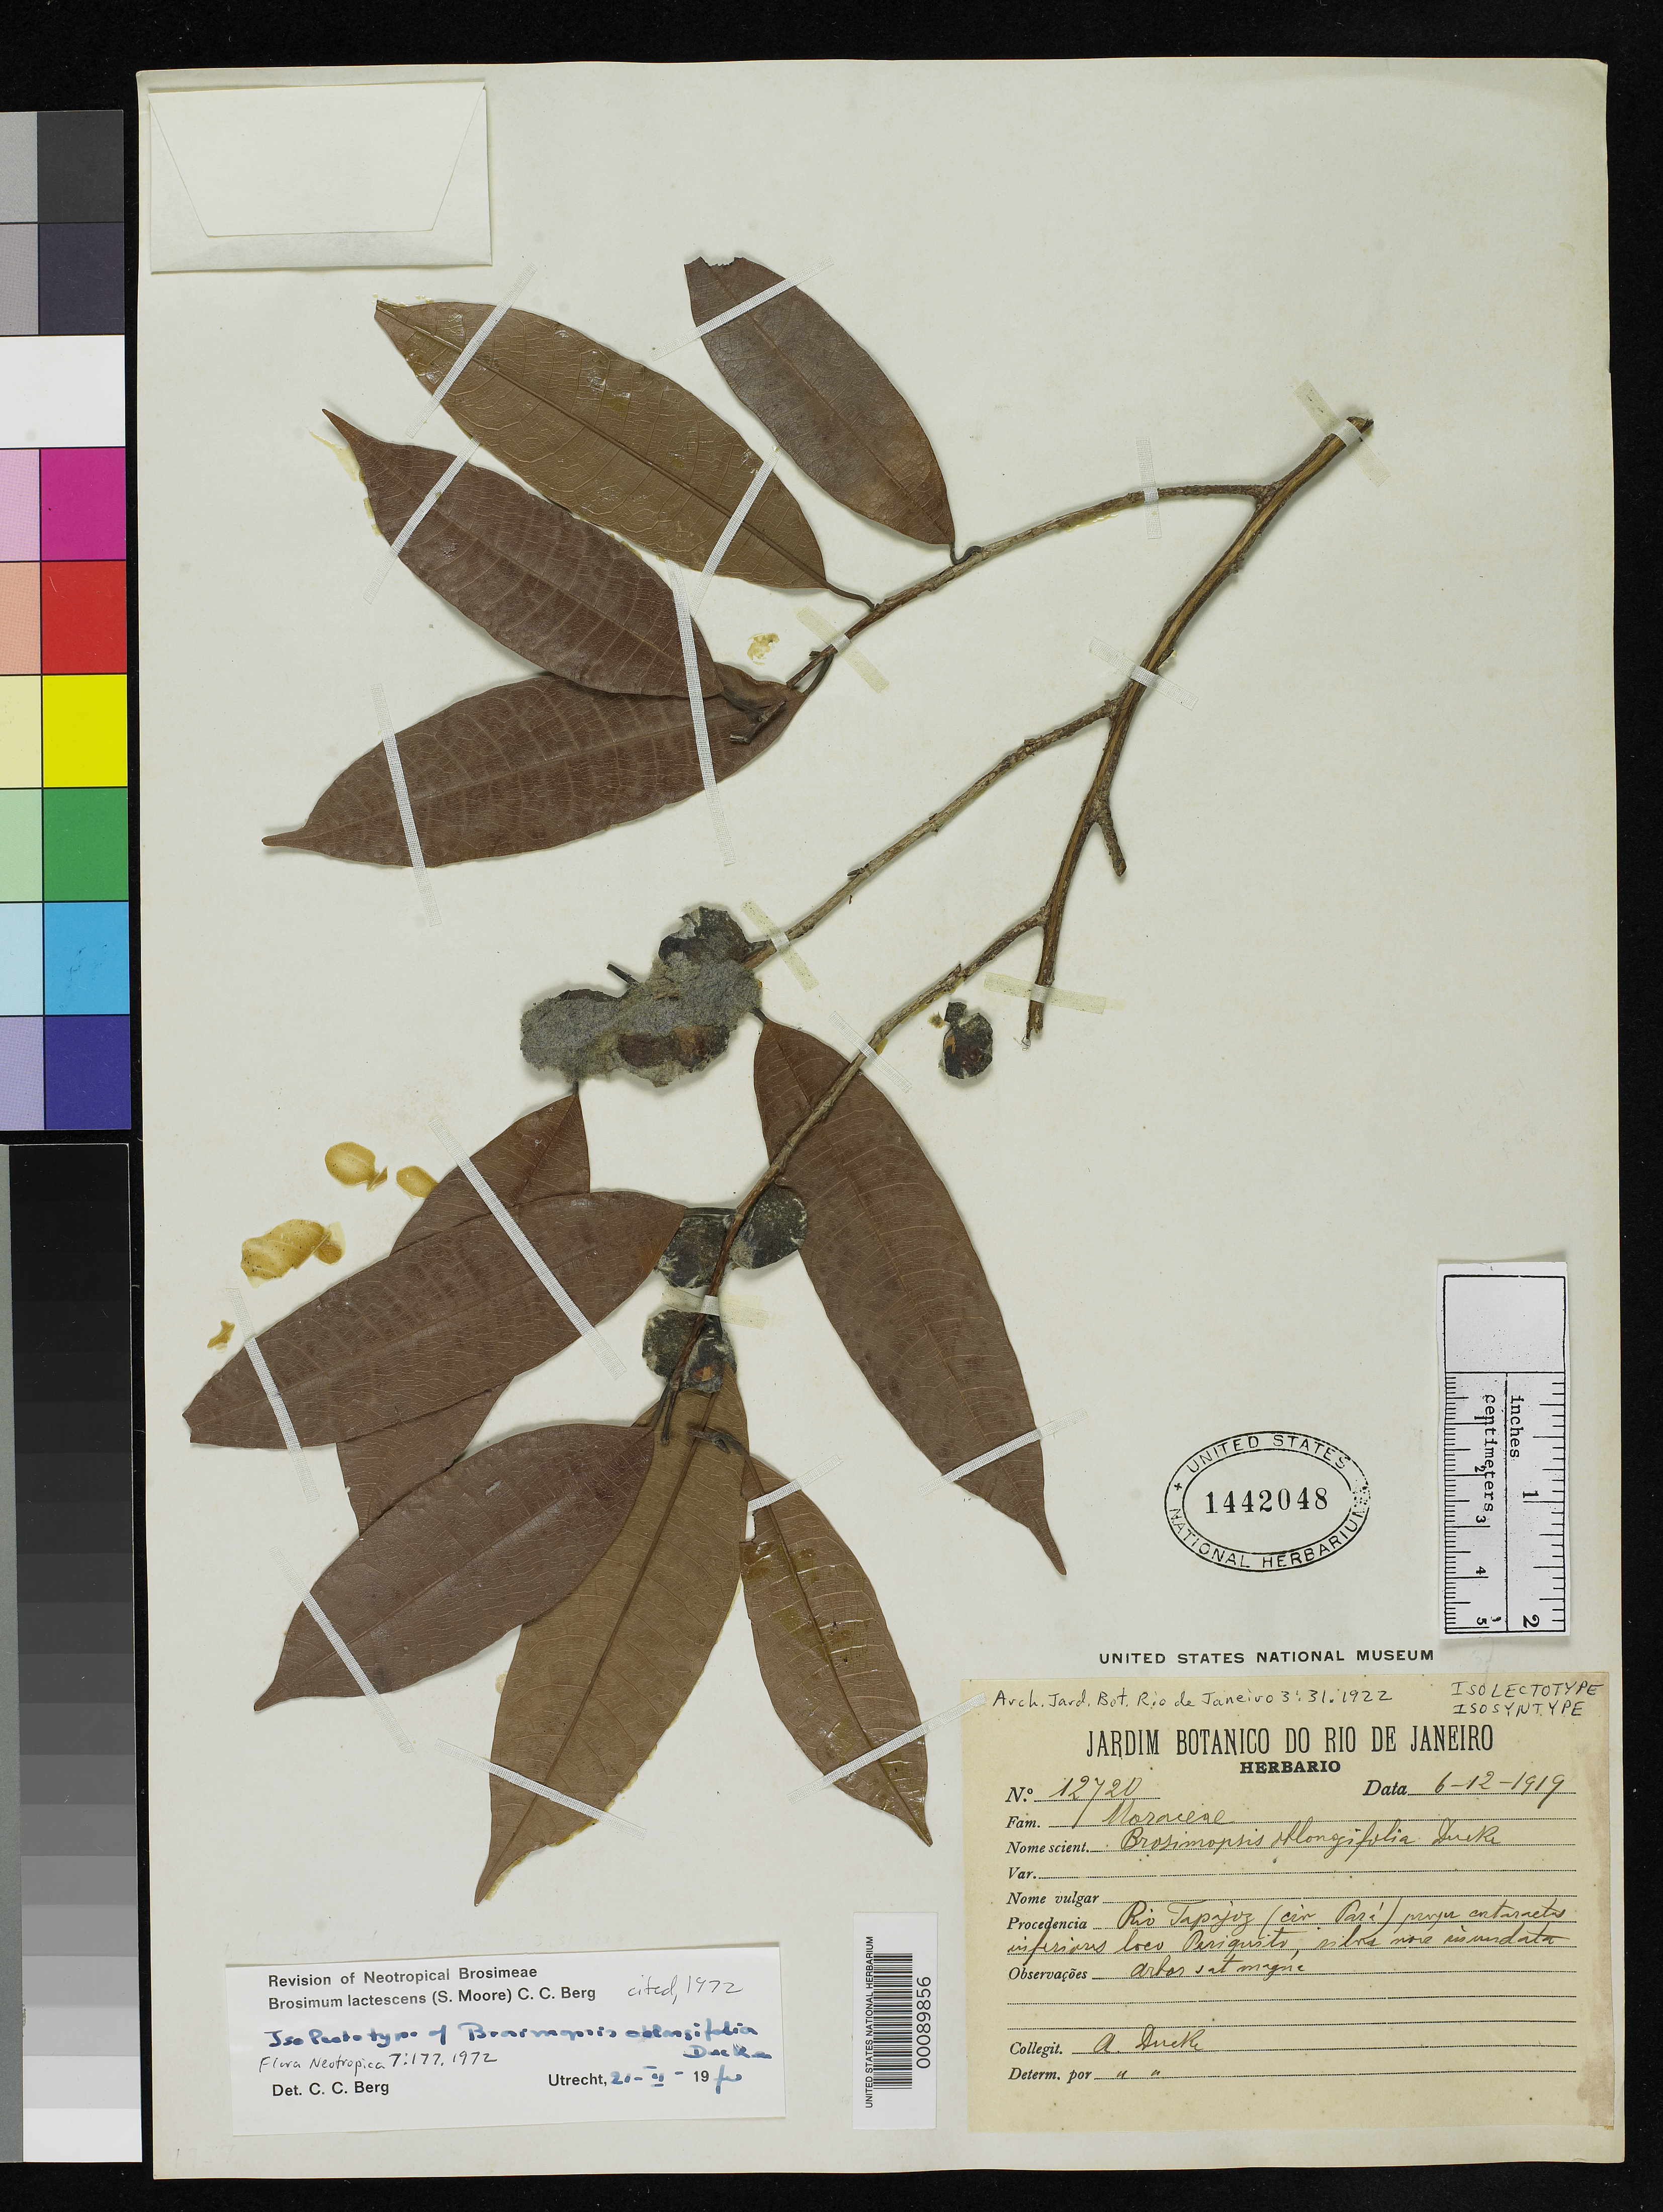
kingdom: Plantae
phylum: Tracheophyta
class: Magnoliopsida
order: Rosales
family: Moraceae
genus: Brosimopsis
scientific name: Brosimopsis oblongifolia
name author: Ducke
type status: Isolectotype; Syntype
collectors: A. Ducke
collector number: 12720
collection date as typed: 12 Jun 1919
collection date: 1919-06-12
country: Brazil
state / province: Rio de Janeiro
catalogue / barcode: US 1442048